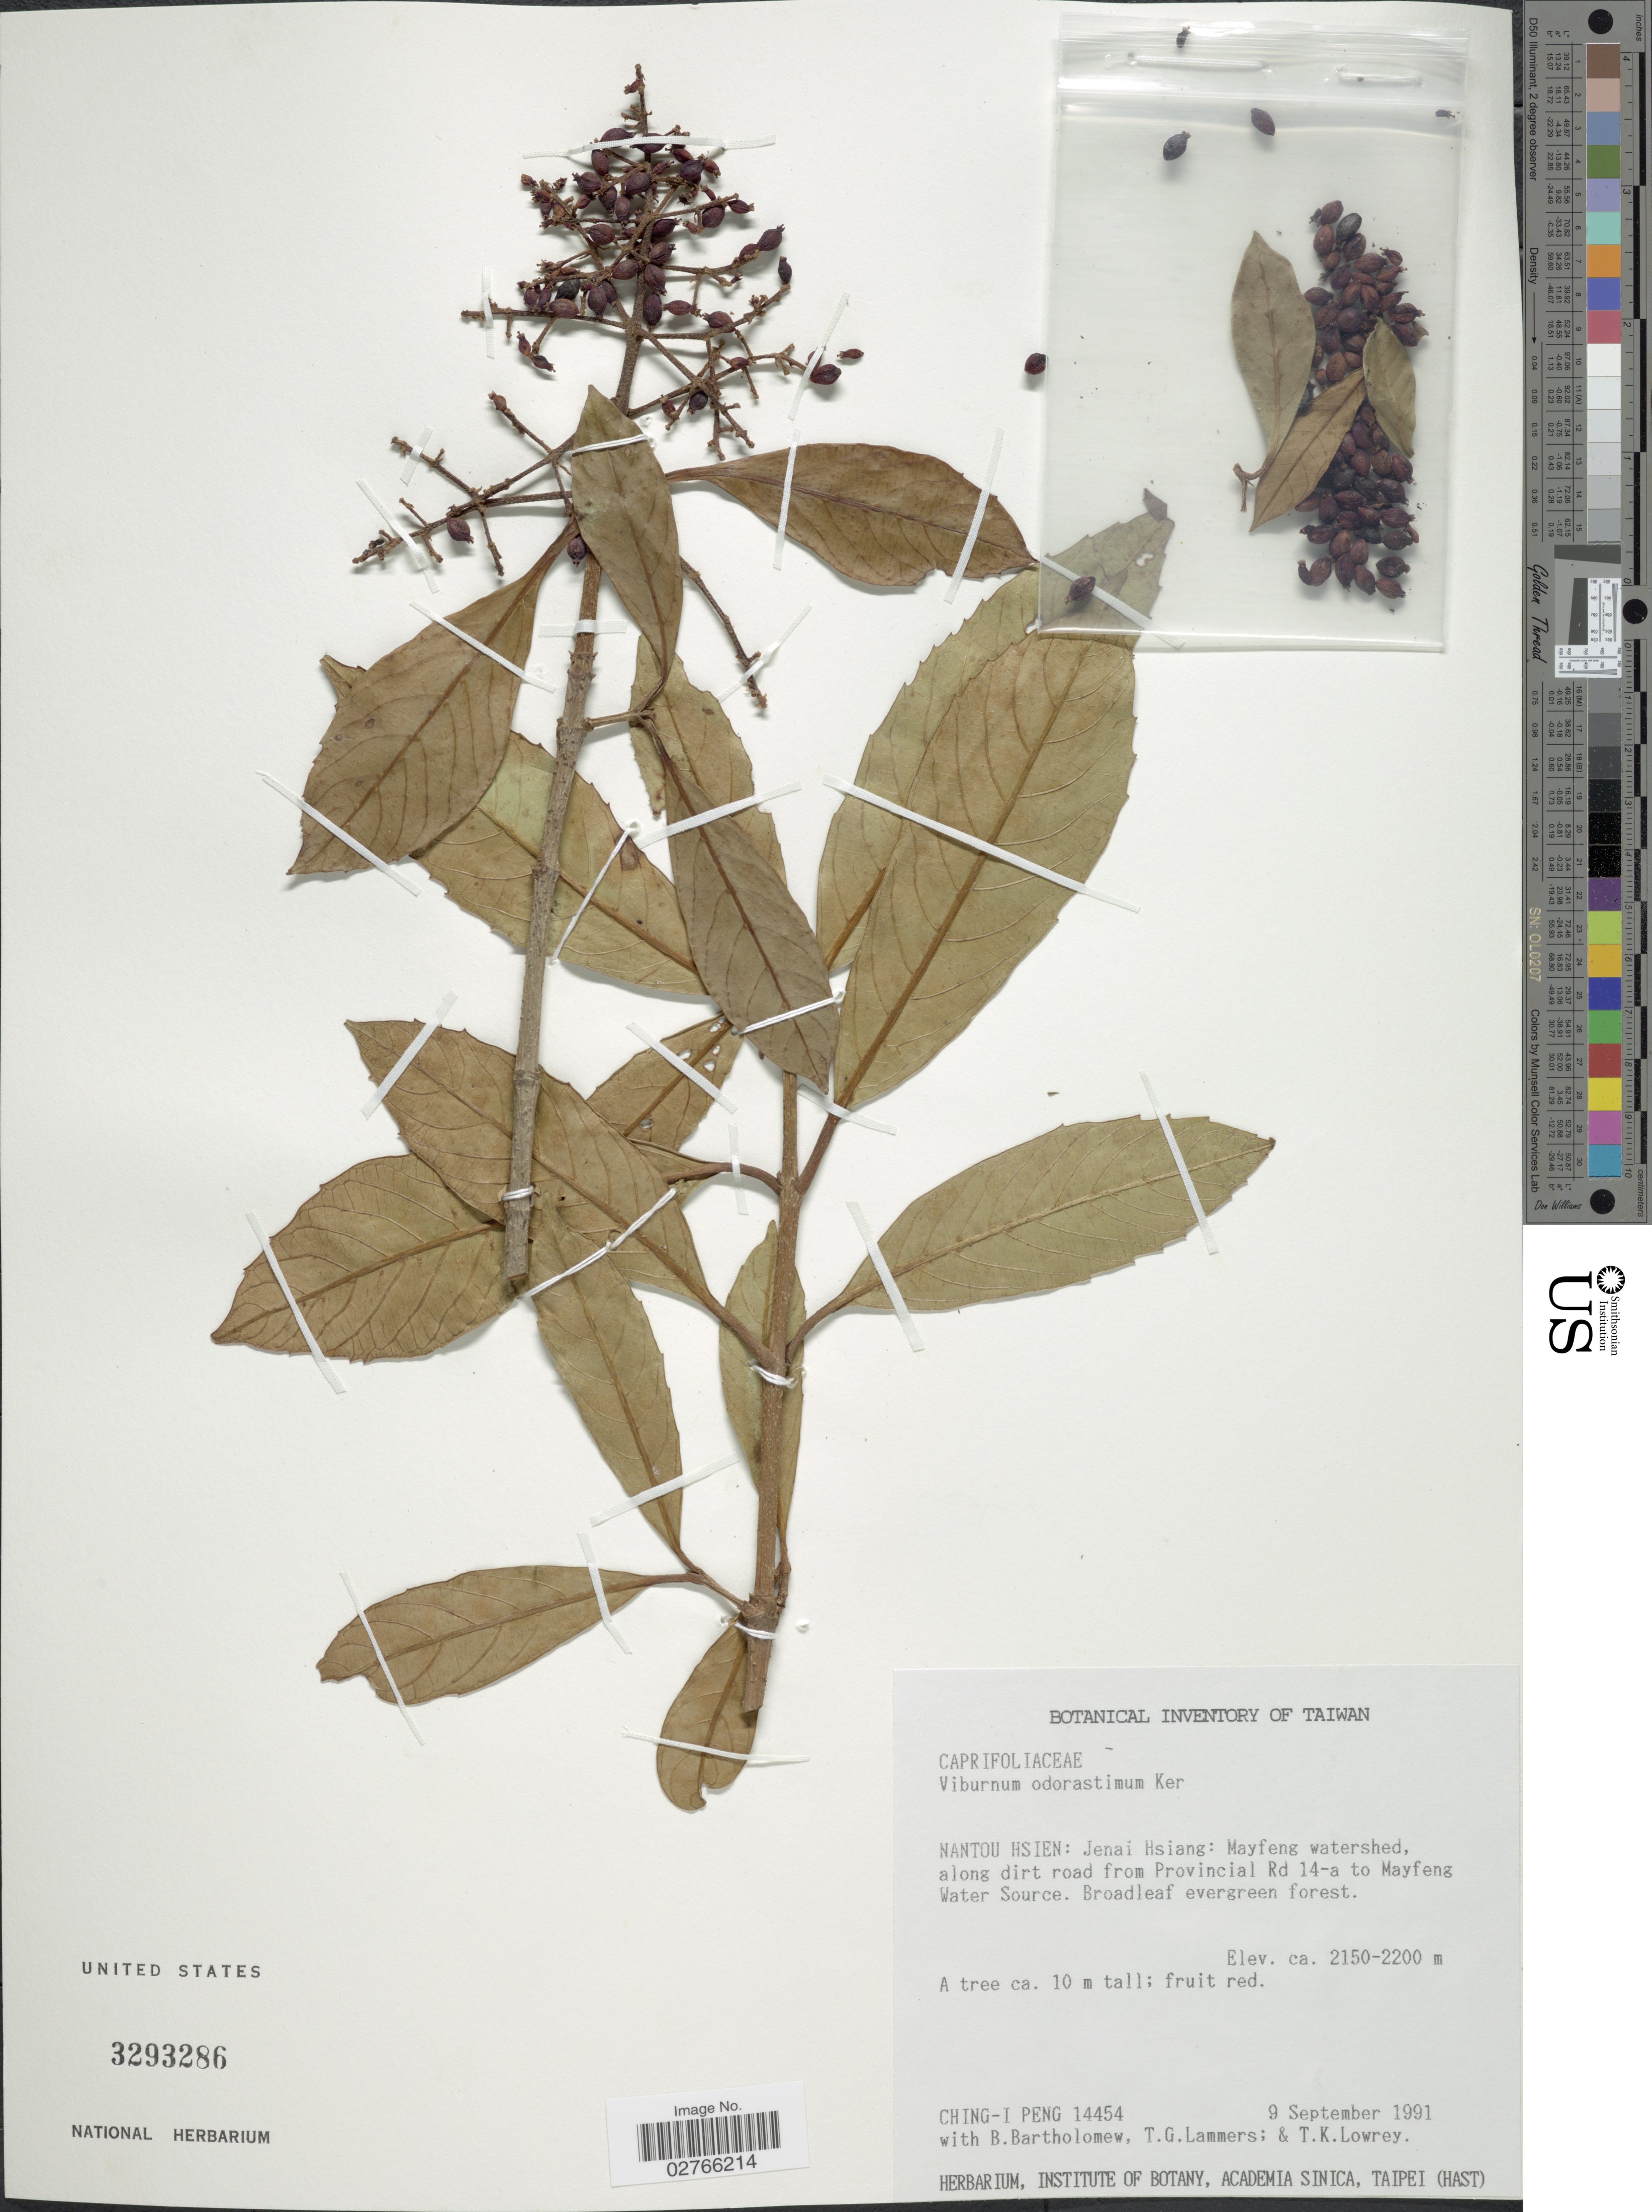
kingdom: Plantae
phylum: Tracheophyta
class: Magnoliopsida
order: Dipsacales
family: Viburnaceae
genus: Viburnum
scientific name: Viburnum odoratissimum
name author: Ker Gawl.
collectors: C.-I Peng, B. Bartholomew, T. Lammers & T. Lowrey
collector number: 14454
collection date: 1991-09-09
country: Taiwan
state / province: Nantou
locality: Nantou Hsien: Jenai Hsiang: Mayfeng watershed, along dirt road from Provincial Rd 14-a to Mayfeng Water Source.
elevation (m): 2150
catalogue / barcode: US 3293286